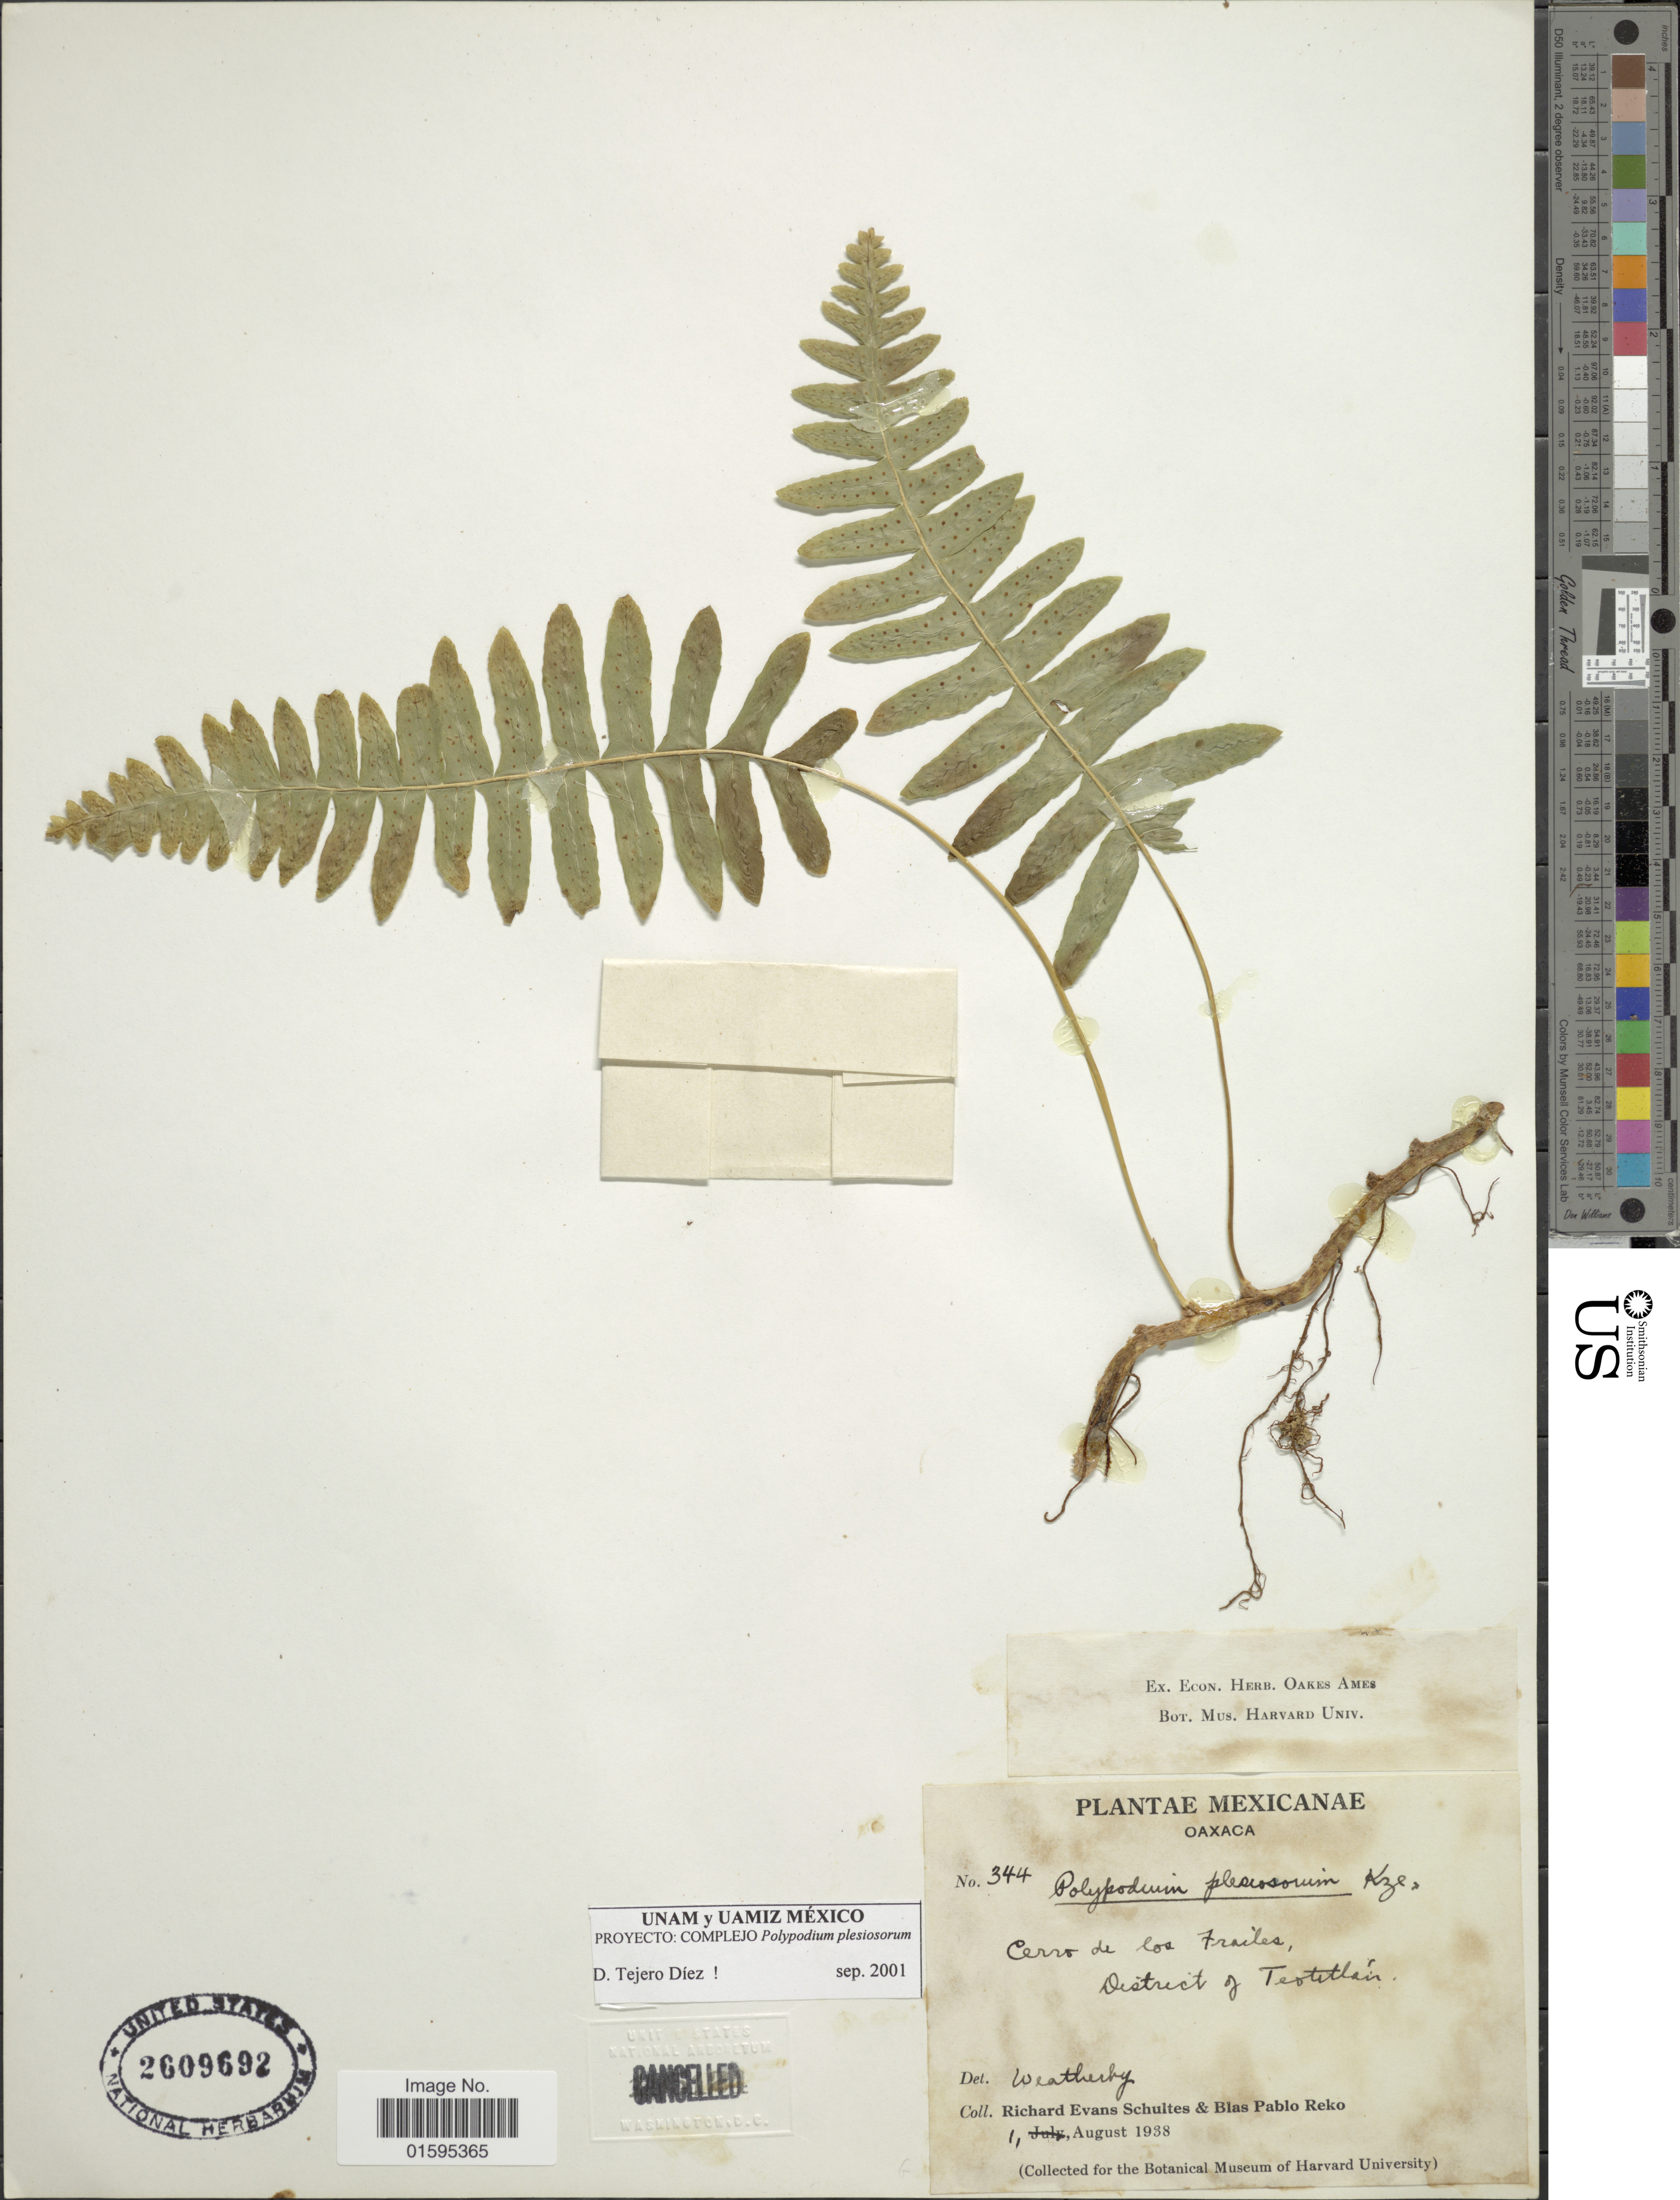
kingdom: Plantae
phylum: Tracheophyta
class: Polypodiopsida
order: Polypodiales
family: Polypodiaceae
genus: Polypodium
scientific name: Polypodium plesiosorum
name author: Kunze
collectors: R. E. Schultes & B. P. Reko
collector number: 344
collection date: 1938-08-01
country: Mexico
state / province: Oaxaca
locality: Cerro de los Frailes, District of Testitlán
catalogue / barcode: US 2609692